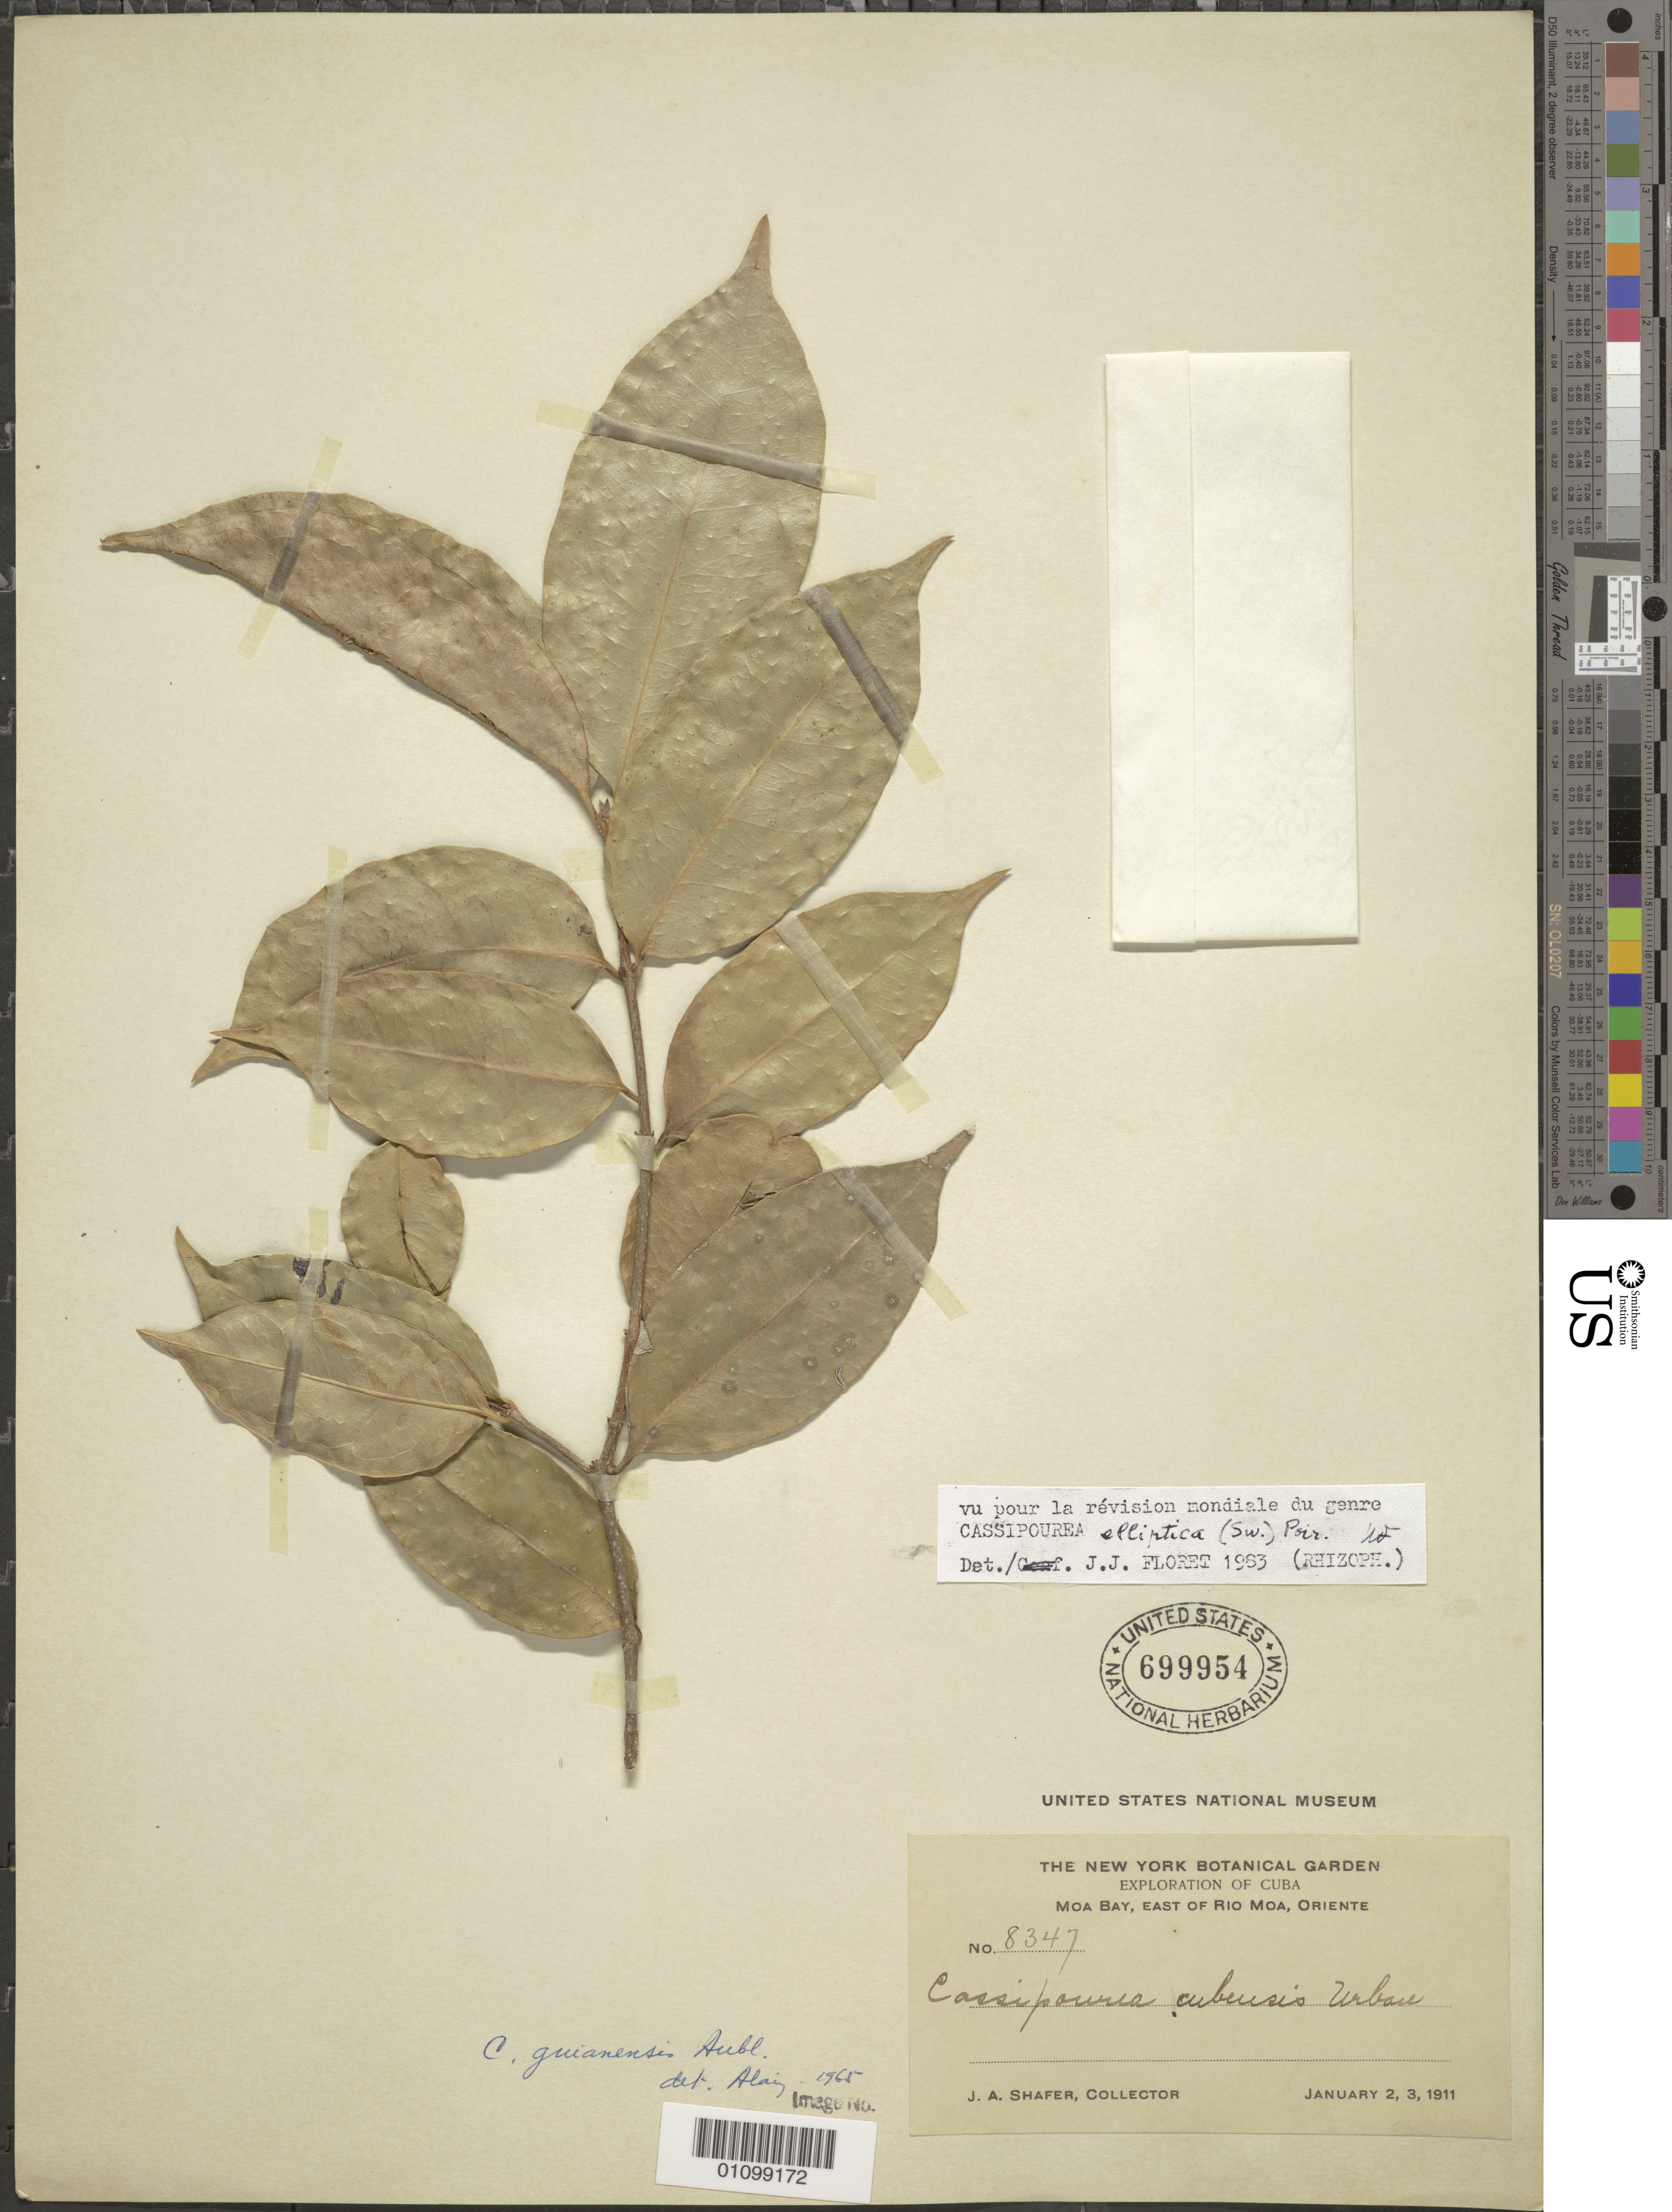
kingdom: Plantae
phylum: Tracheophyta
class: Magnoliopsida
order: Malpighiales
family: Rhizophoraceae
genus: Cassipourea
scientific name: Cassipourea elliptica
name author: (Sw.) Poir.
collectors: J. A. Shafer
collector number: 8347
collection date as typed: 02 Jan 1911 and 03 Jan 1911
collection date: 1911-01-02,1911-01-03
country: Cuba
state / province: Holguín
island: Cuba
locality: Moa Bay, E of Rio Moa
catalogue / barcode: US 699954